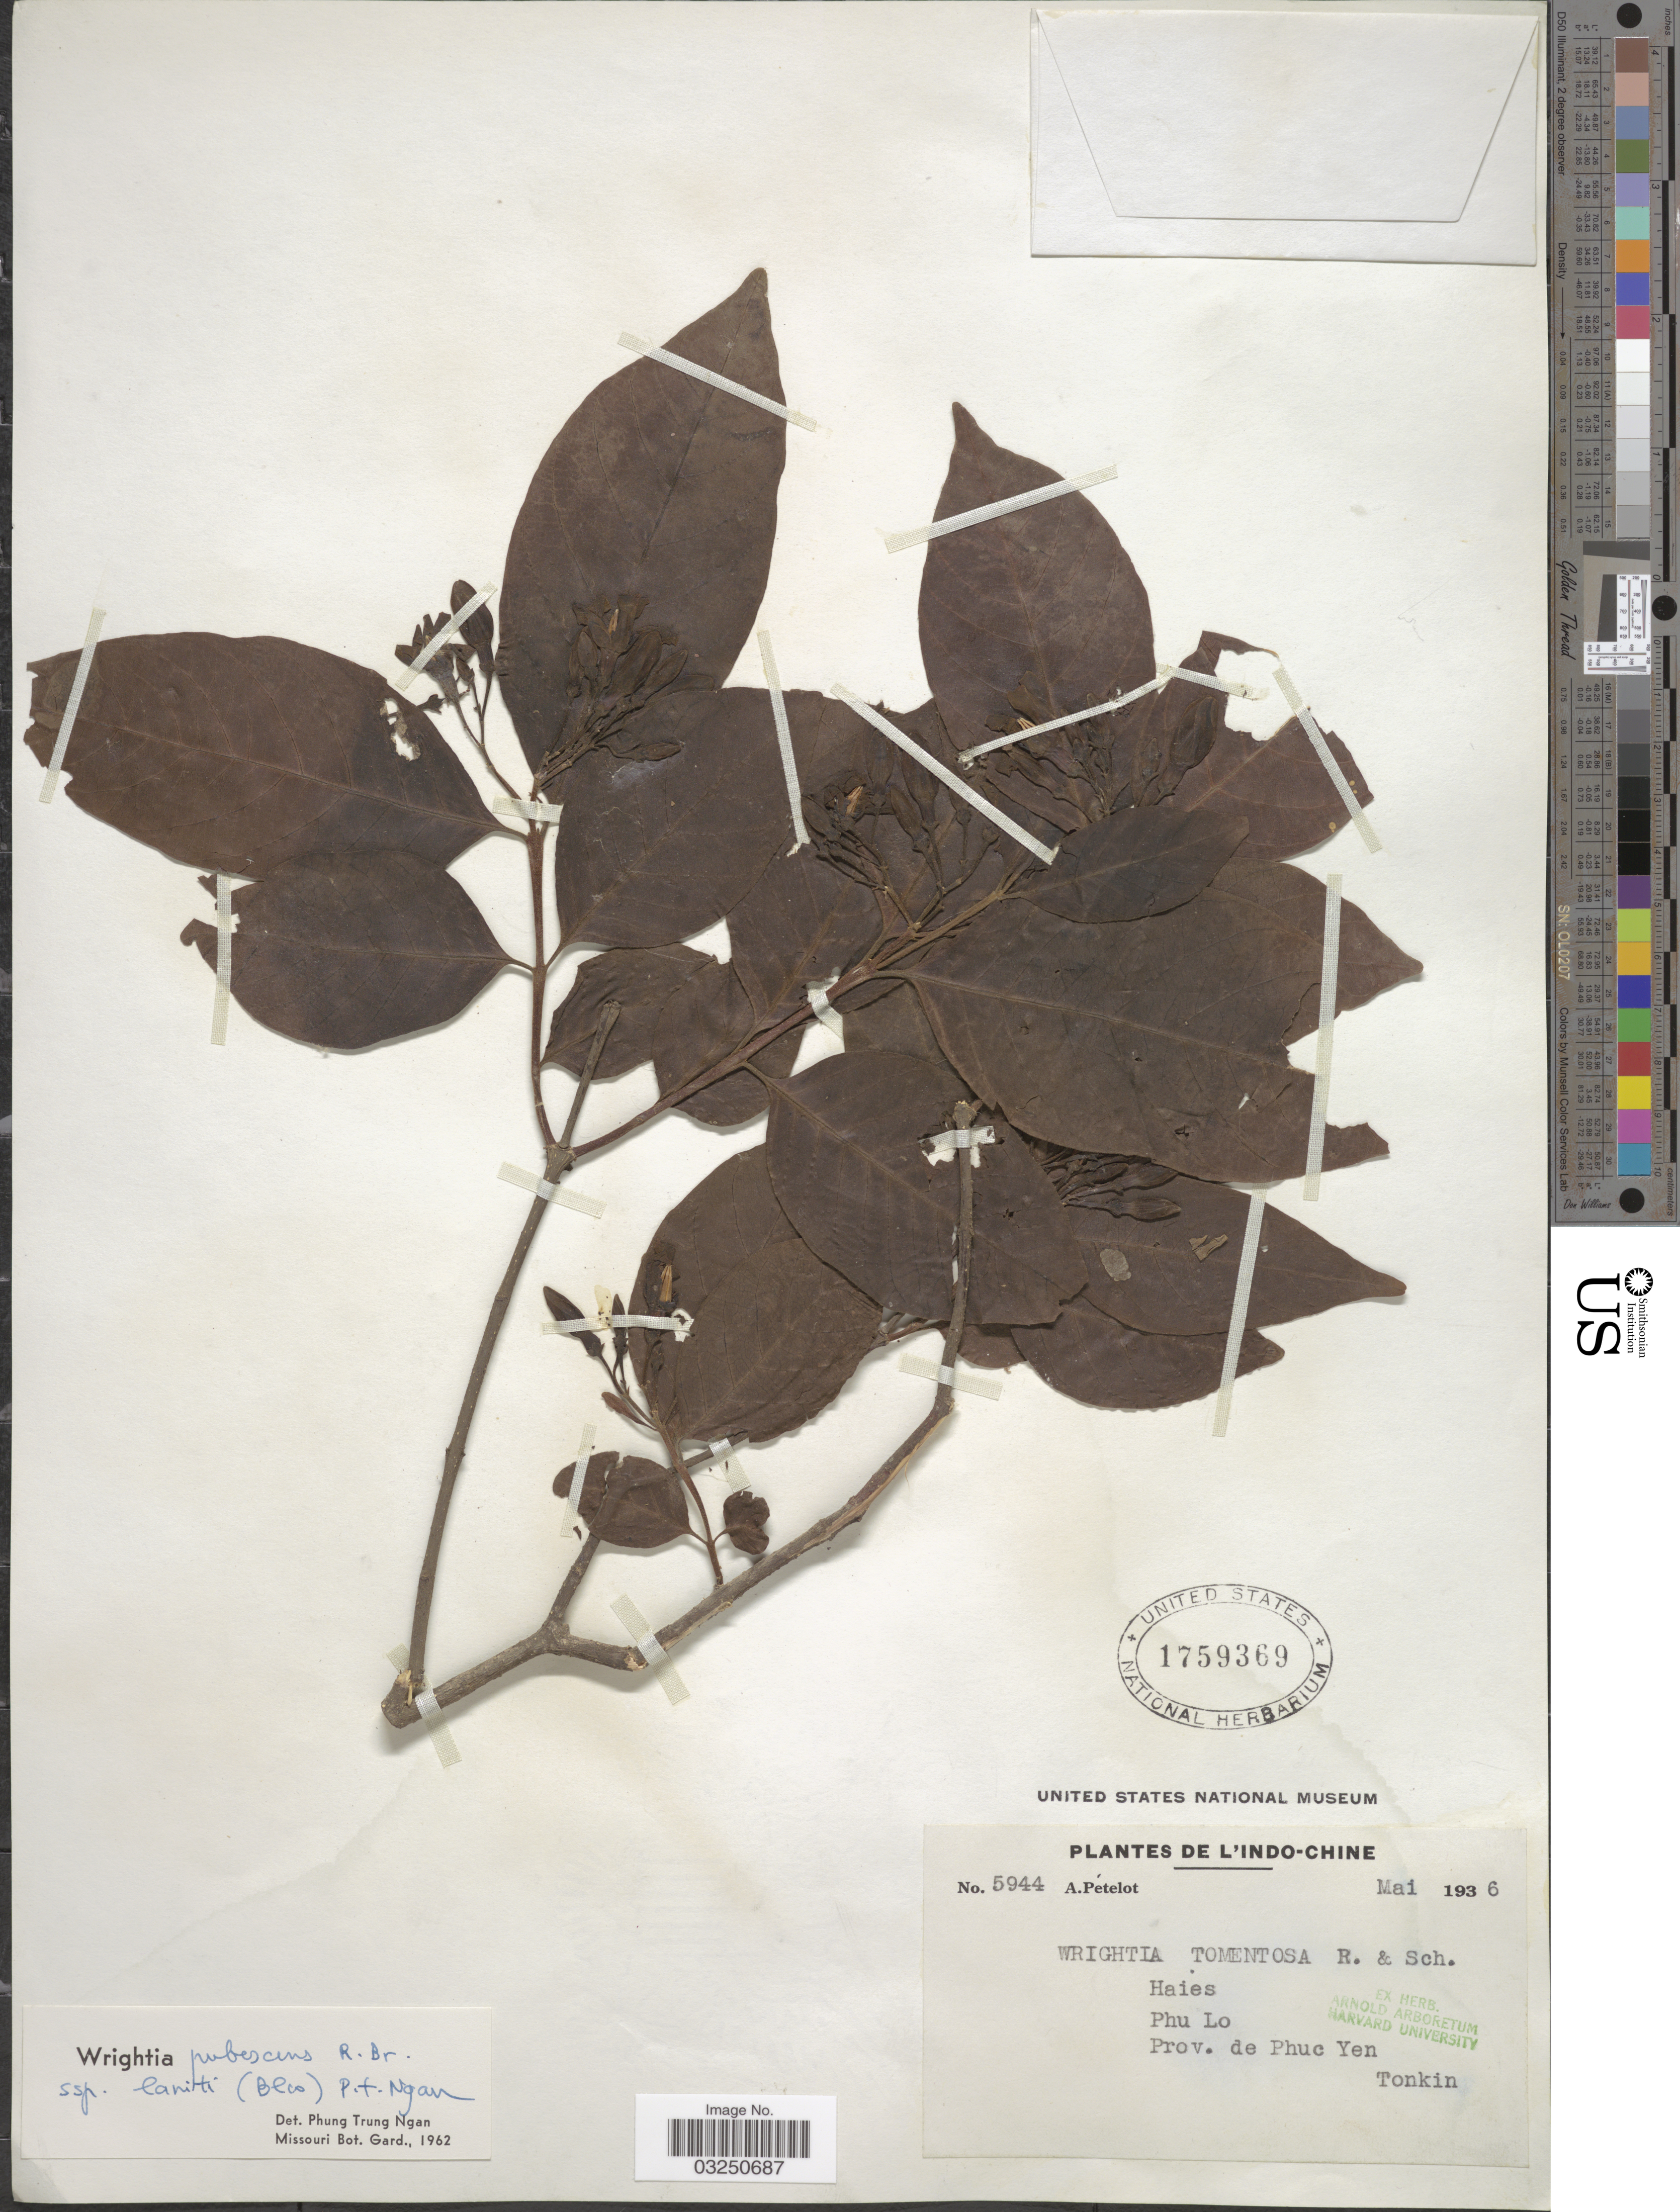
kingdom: Plantae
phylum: Tracheophyta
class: Magnoliopsida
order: Gentianales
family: Apocynaceae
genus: Wrightia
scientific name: Wrightia pubescens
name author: R. Br.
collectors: A. Petelot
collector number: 5944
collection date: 1936-05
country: Vietnam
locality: Indo-Chine. Haies, Phu Lo. Prov. de Phuc Yen, Tonkin.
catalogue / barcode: US 1759369